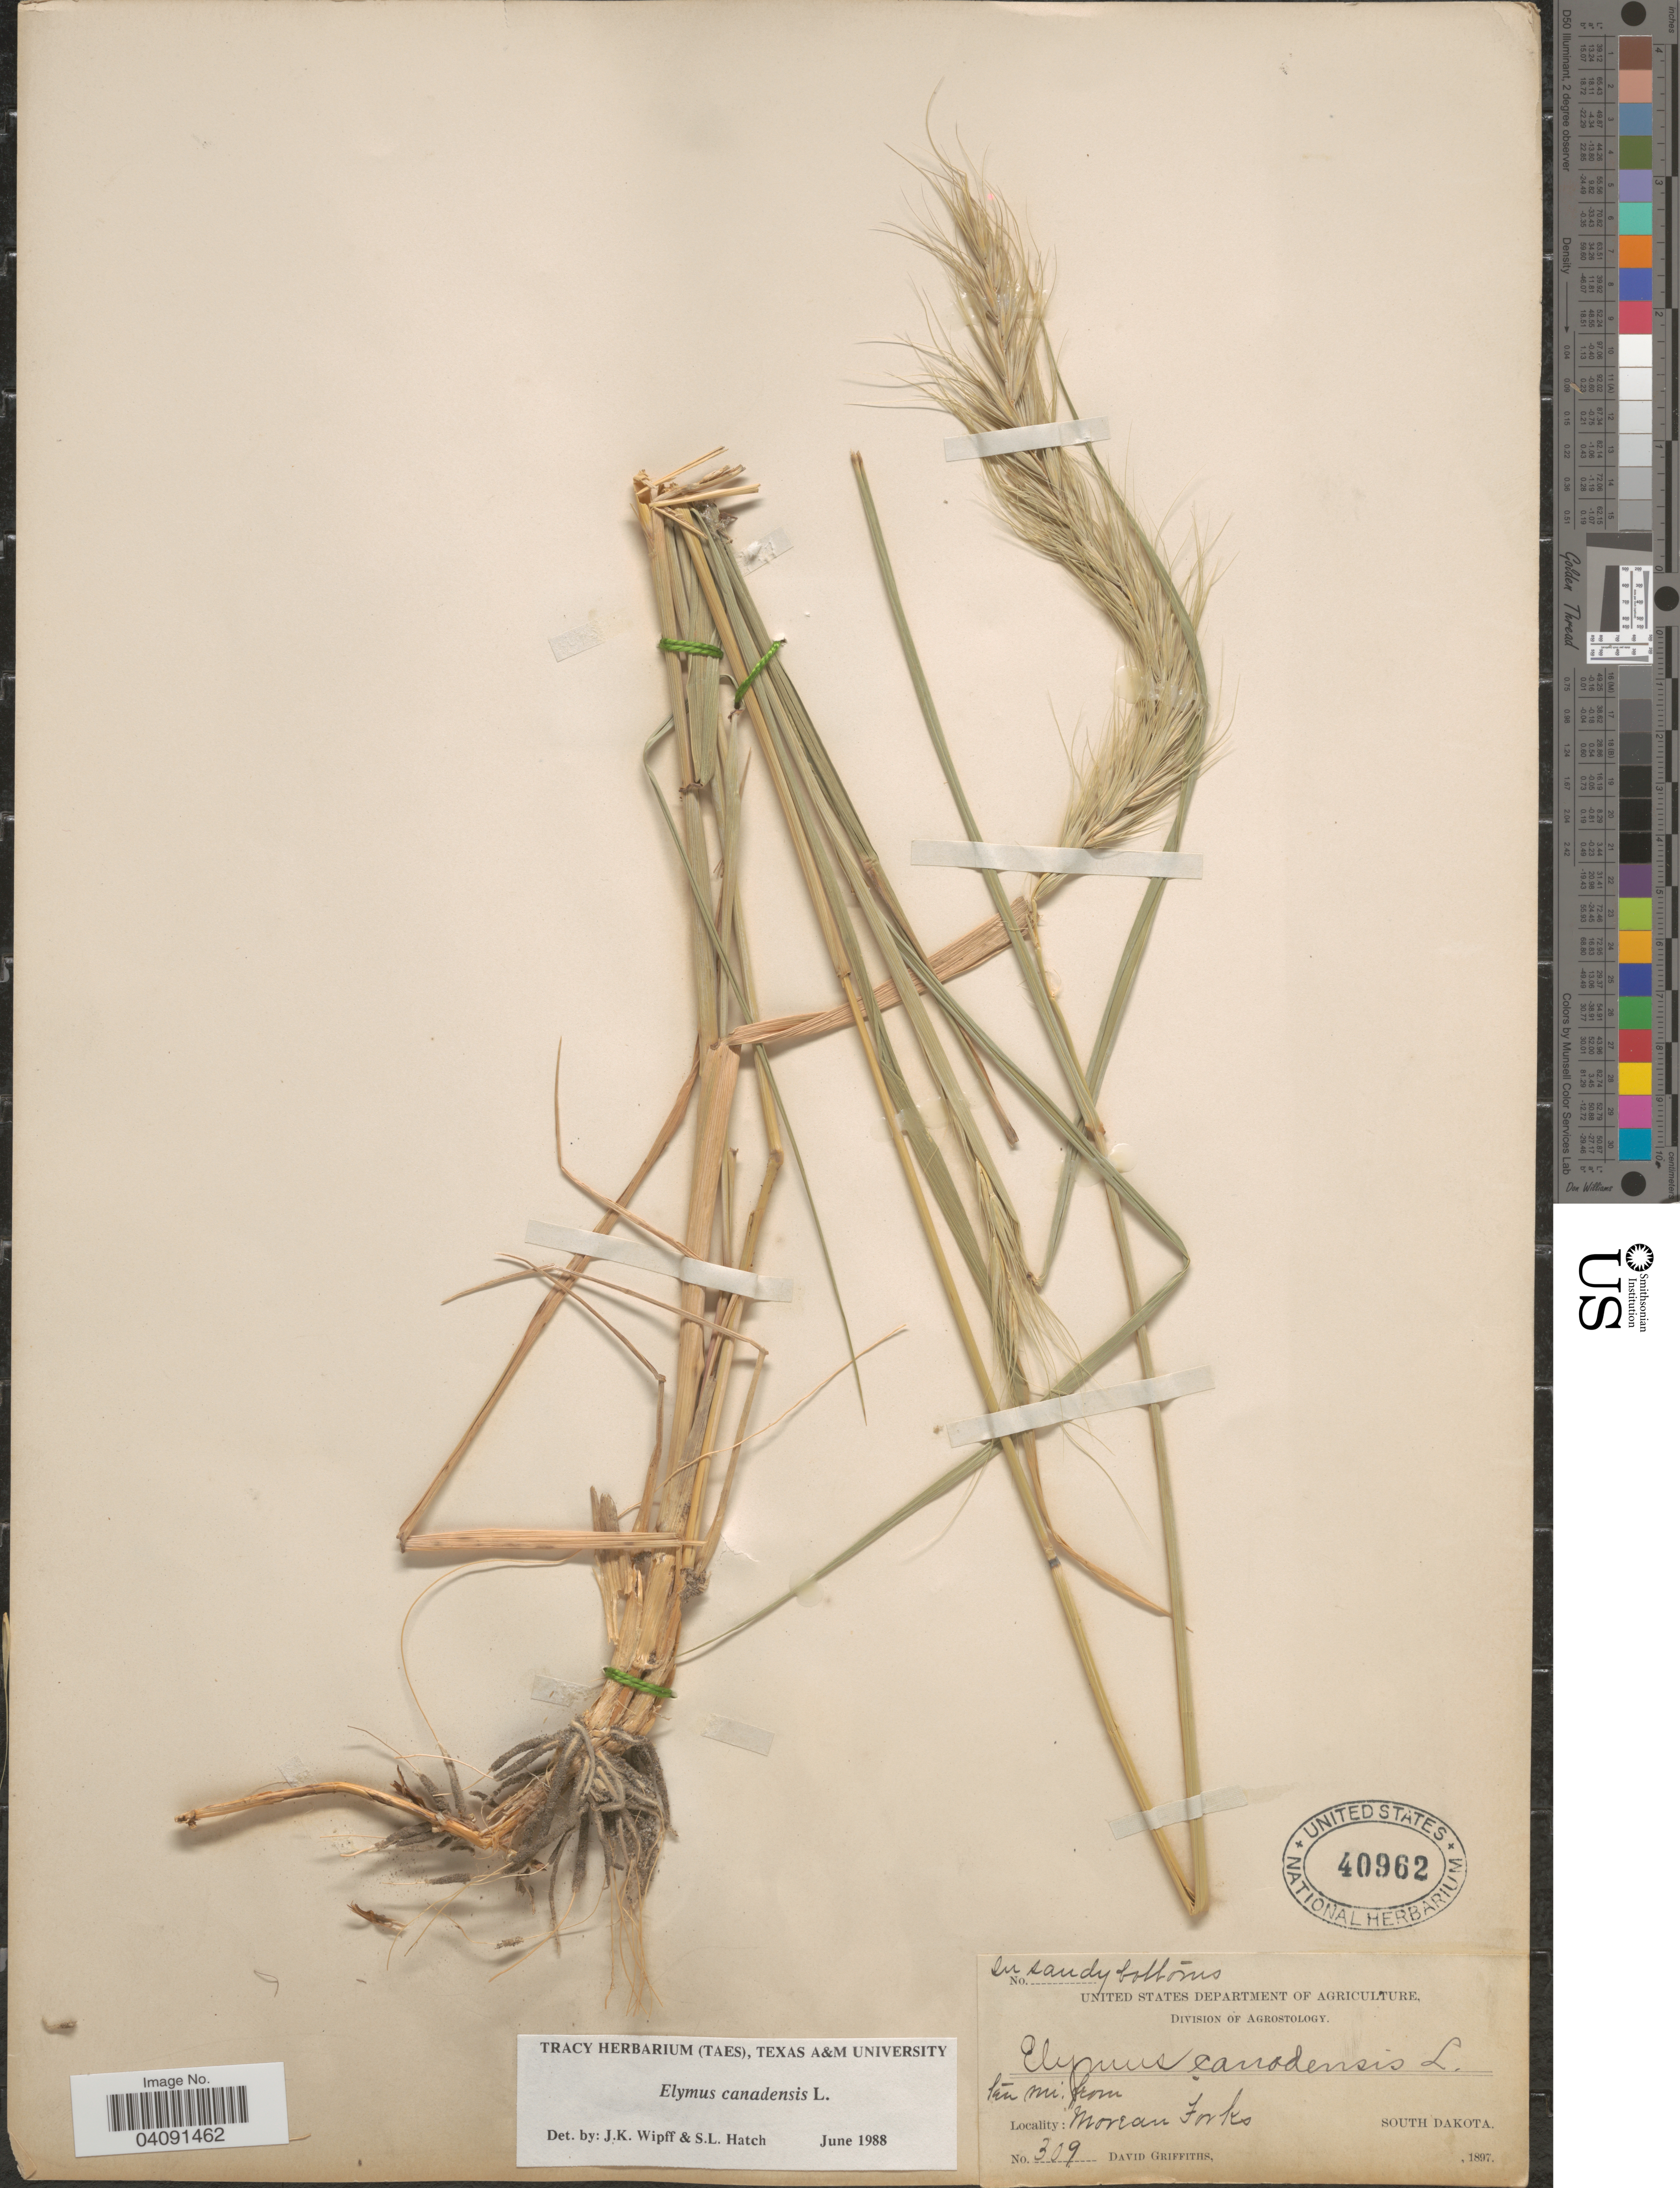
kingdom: Plantae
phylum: Tracheophyta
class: Liliopsida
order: Poales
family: Poaceae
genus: Elymus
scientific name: Elymus canadensis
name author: L.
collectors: D. Griffiths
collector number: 309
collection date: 1897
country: United States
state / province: South Dakota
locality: In sandy bottoms. Ten mi. from Morean Forks.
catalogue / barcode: US 40962